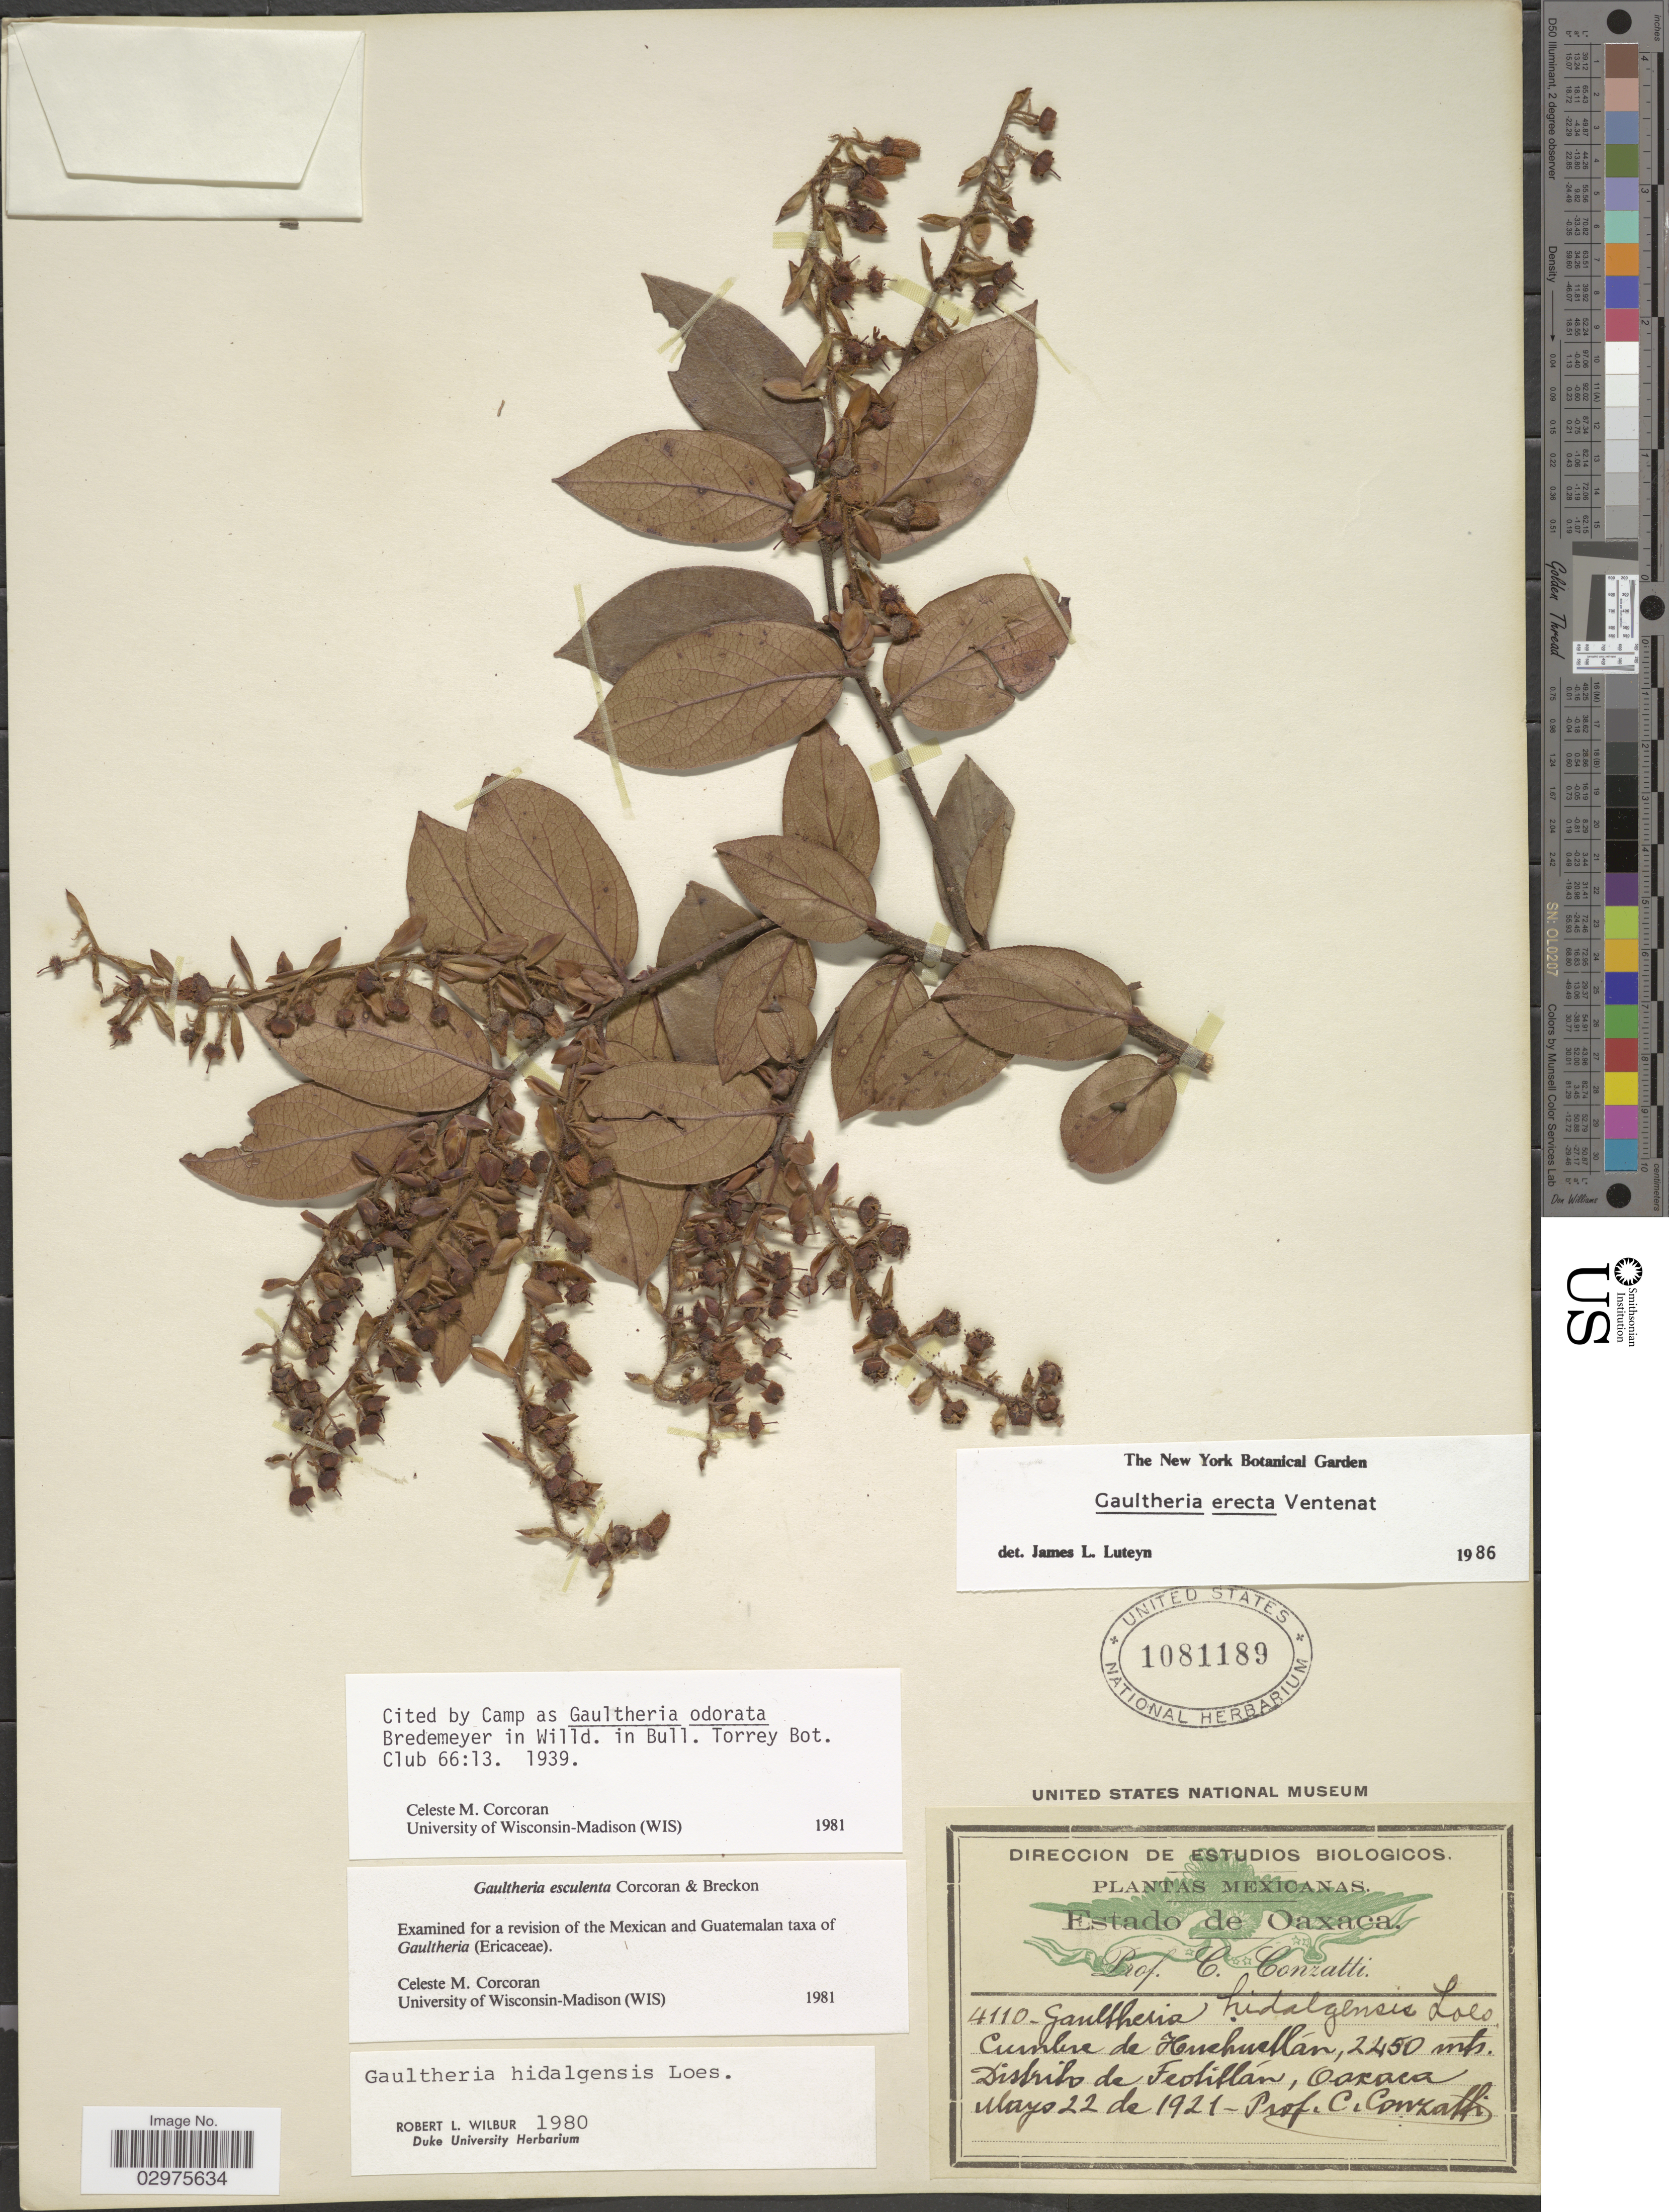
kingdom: Plantae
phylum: Tracheophyta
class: Magnoliopsida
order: Ericales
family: Ericaceae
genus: Gaultheria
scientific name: Gaultheria erecta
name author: Vent.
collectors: C. Conzatti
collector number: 4110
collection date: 1921-05-22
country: Mexico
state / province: Oaxaca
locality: Cumbre de Huehuetlán. Distrito de Feotitlán.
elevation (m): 2450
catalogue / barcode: US 1081189